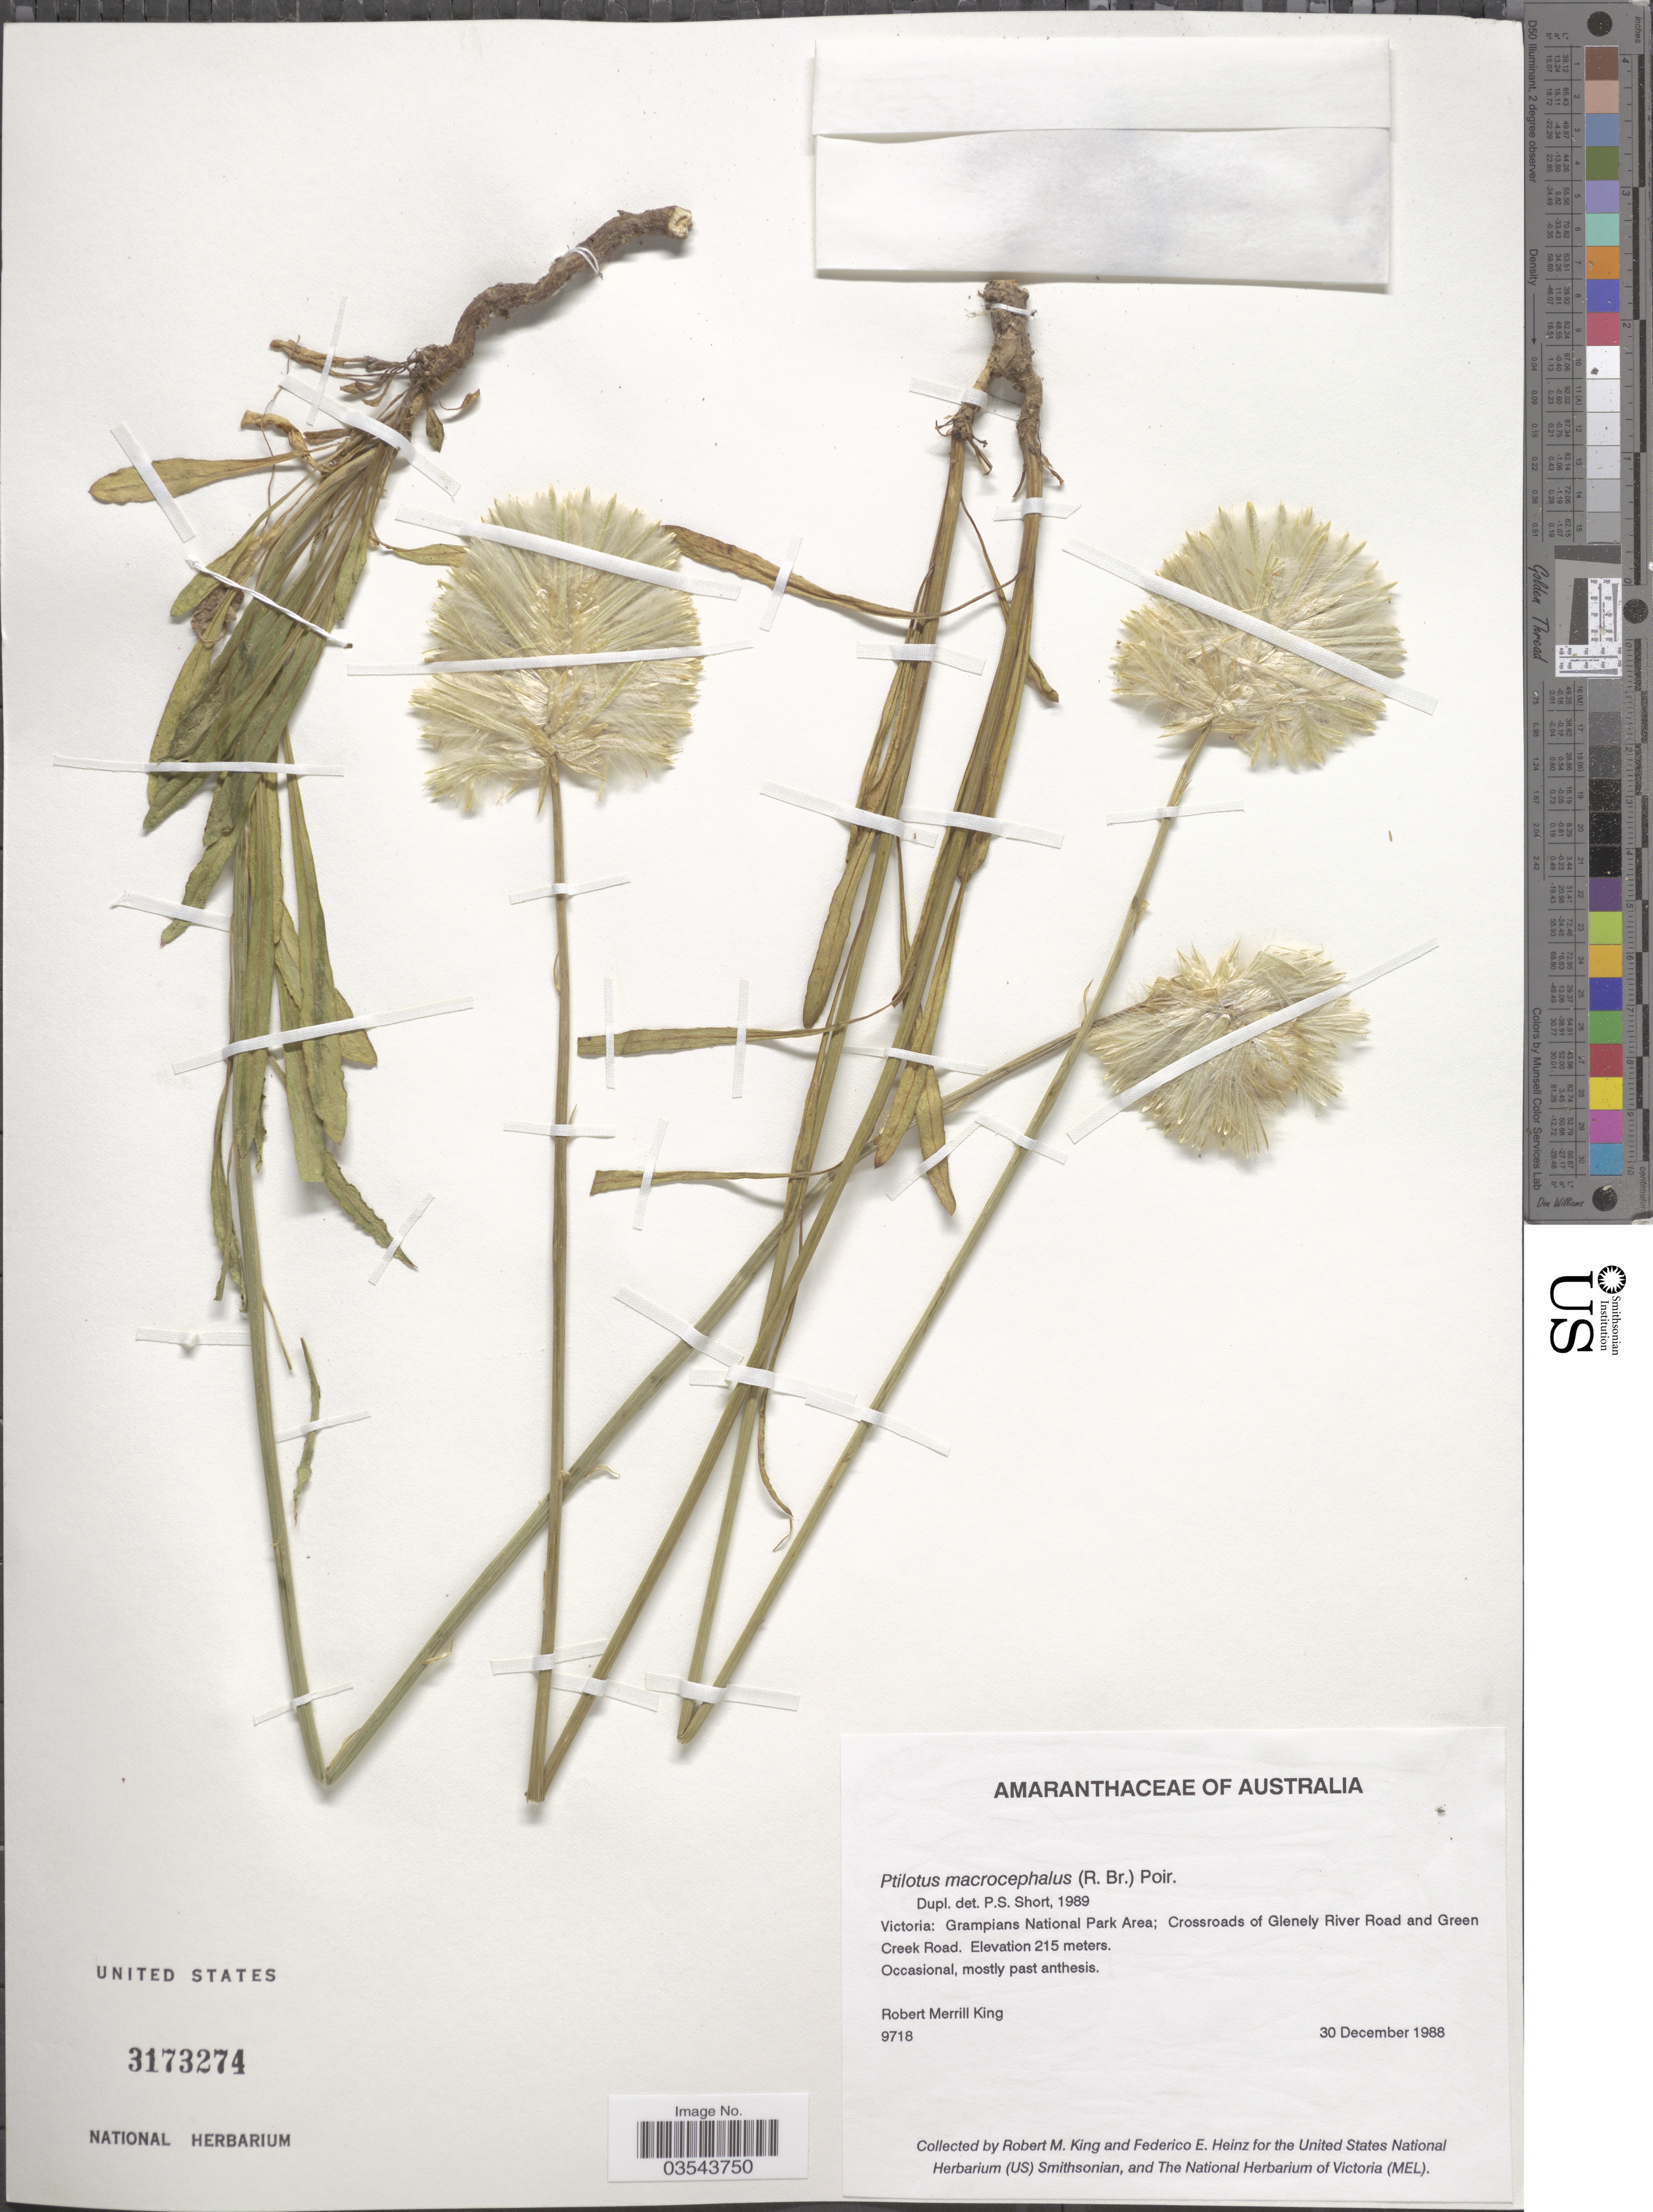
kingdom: Plantae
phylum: Tracheophyta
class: Magnoliopsida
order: Caryophyllales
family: Amaranthaceae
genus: Ptilotus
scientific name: Ptilotus macrocephalus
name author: (R. Br.) Poir.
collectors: R. M. King & F. Heinz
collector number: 9718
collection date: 1988-12-30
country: Australia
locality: Victoria: Grampians National Park Area; Crossroads of Glenely River Road and Green Creek Road.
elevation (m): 215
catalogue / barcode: US 3173274